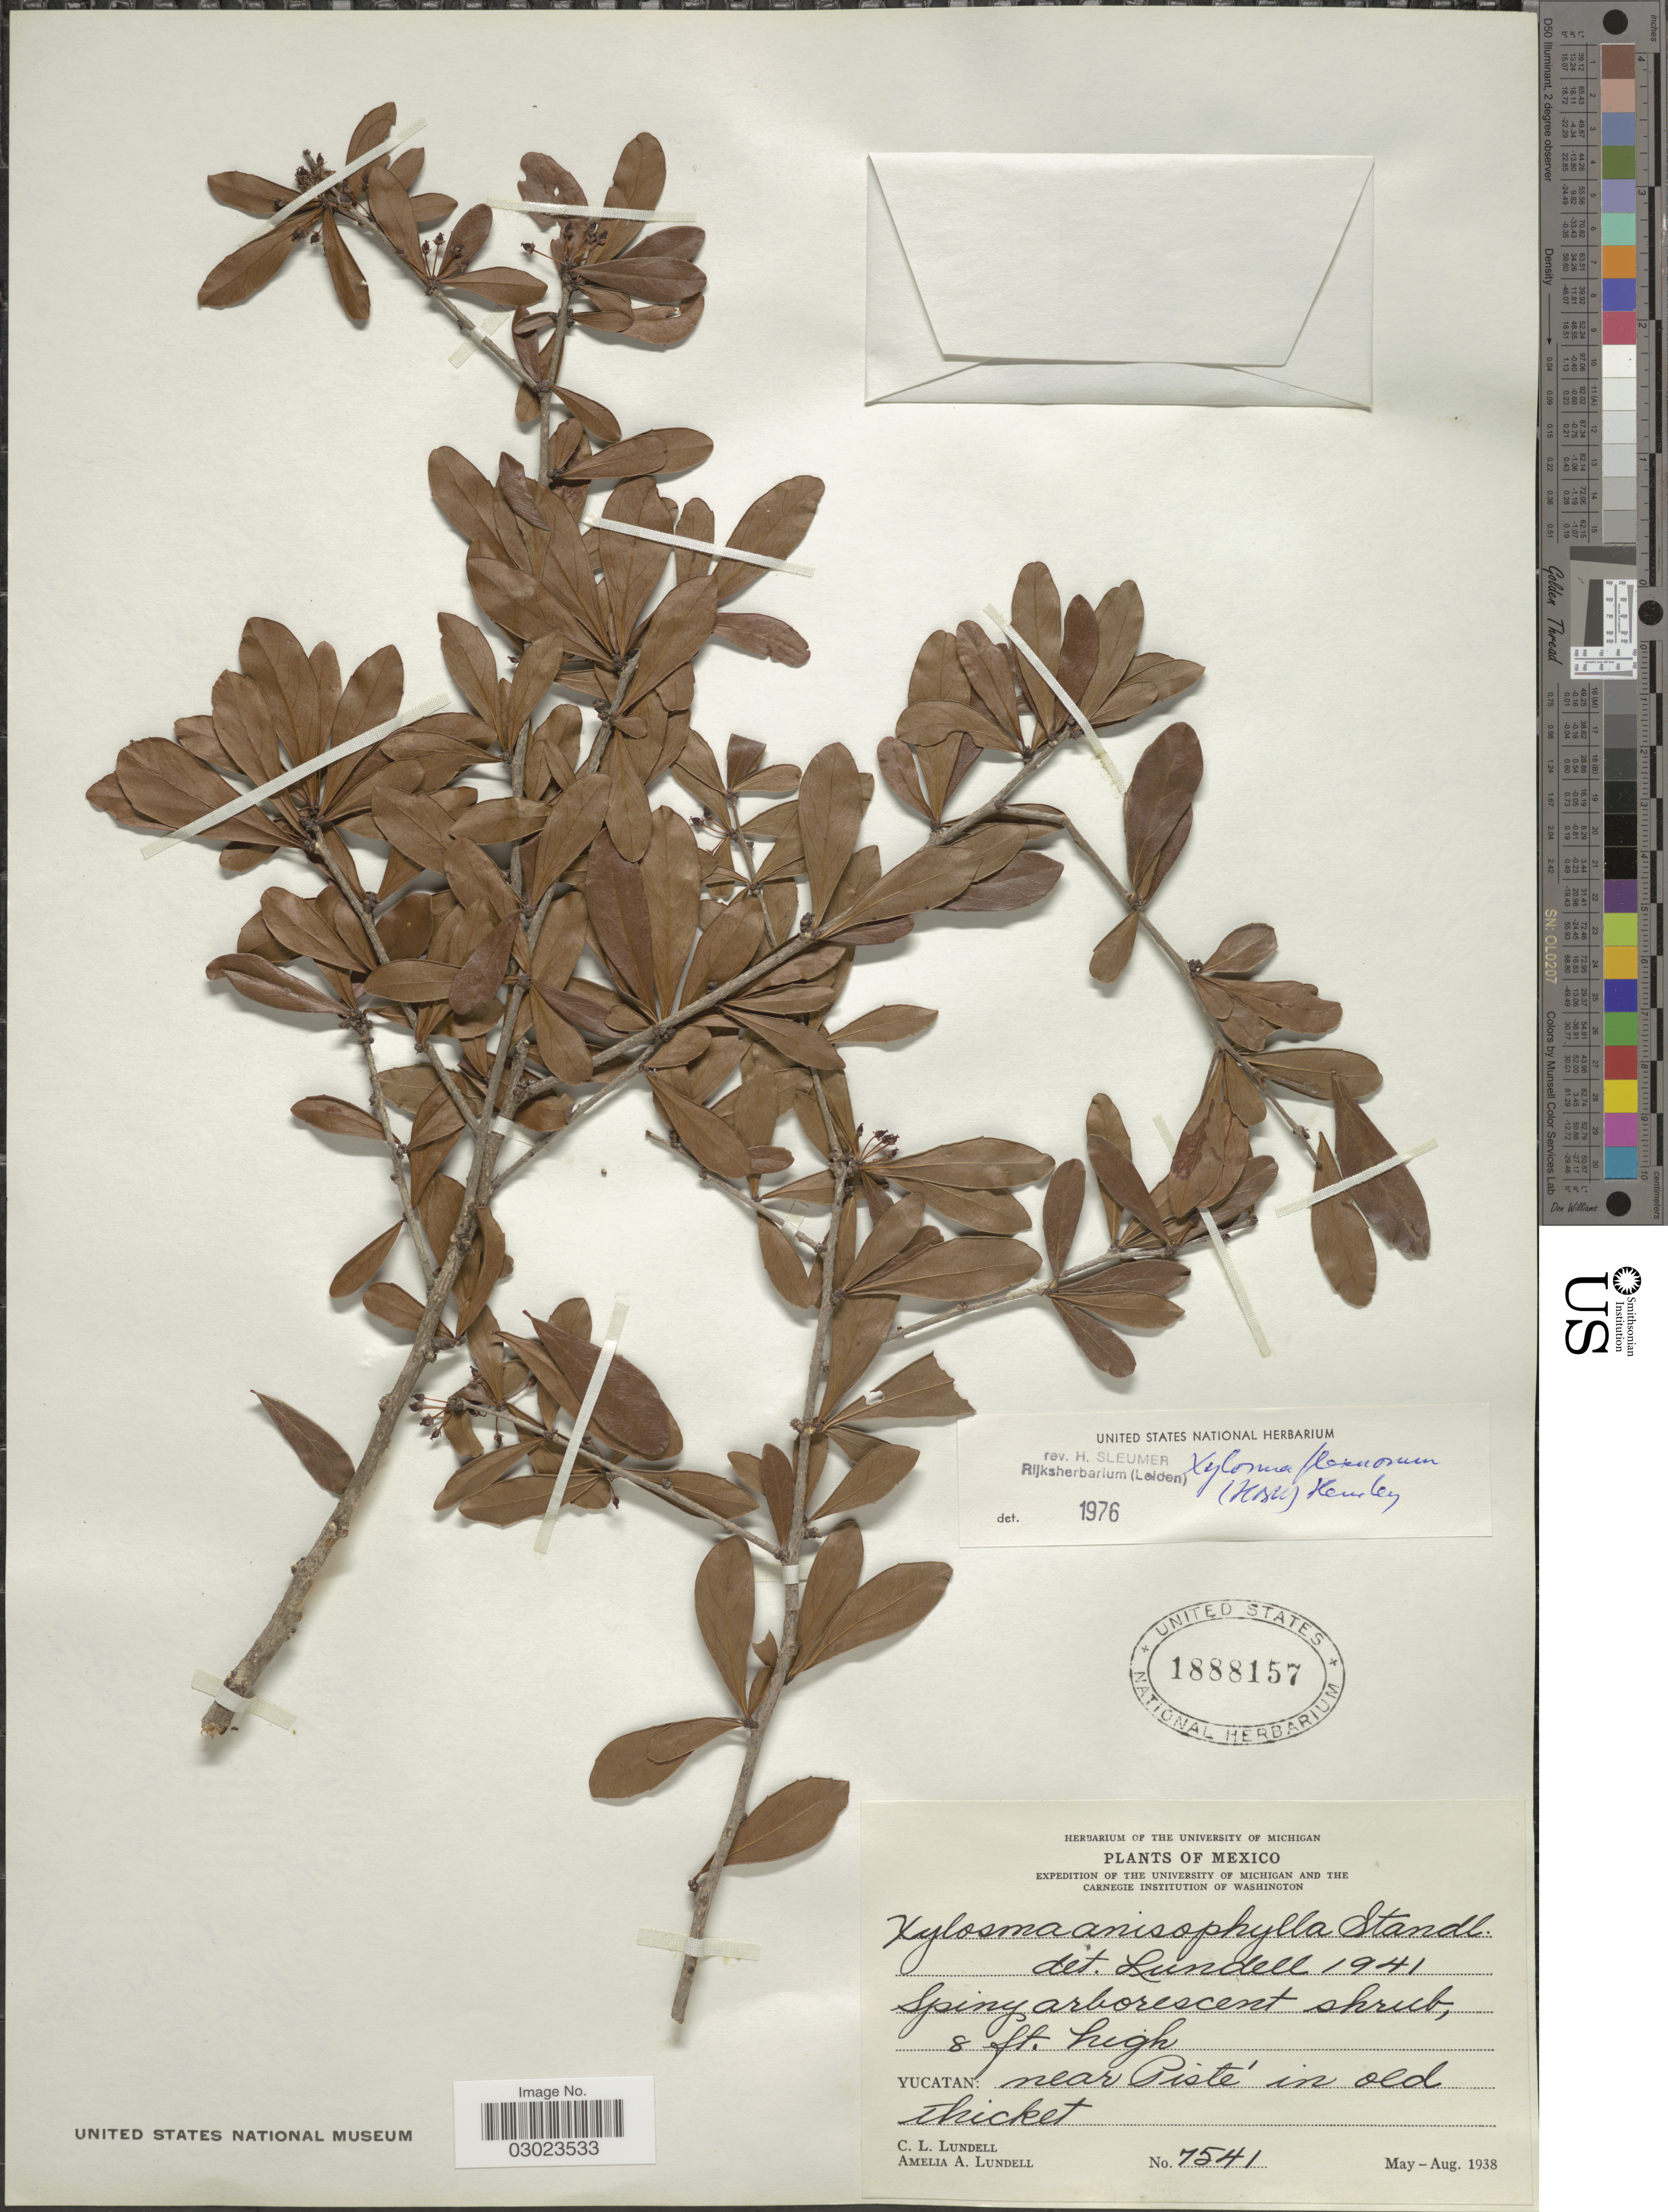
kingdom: Plantae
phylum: Tracheophyta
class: Magnoliopsida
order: Malpighiales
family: Salicaceae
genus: Xylosma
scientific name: Xylosma flexuosa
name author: (Kunth) Hemsl.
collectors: C. L. Lundell & A. A. Lundell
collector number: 7541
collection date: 1938-05/1938-08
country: Mexico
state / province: Yucatán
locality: Yucatan: near Pisté in old thicket.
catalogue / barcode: US 1888157